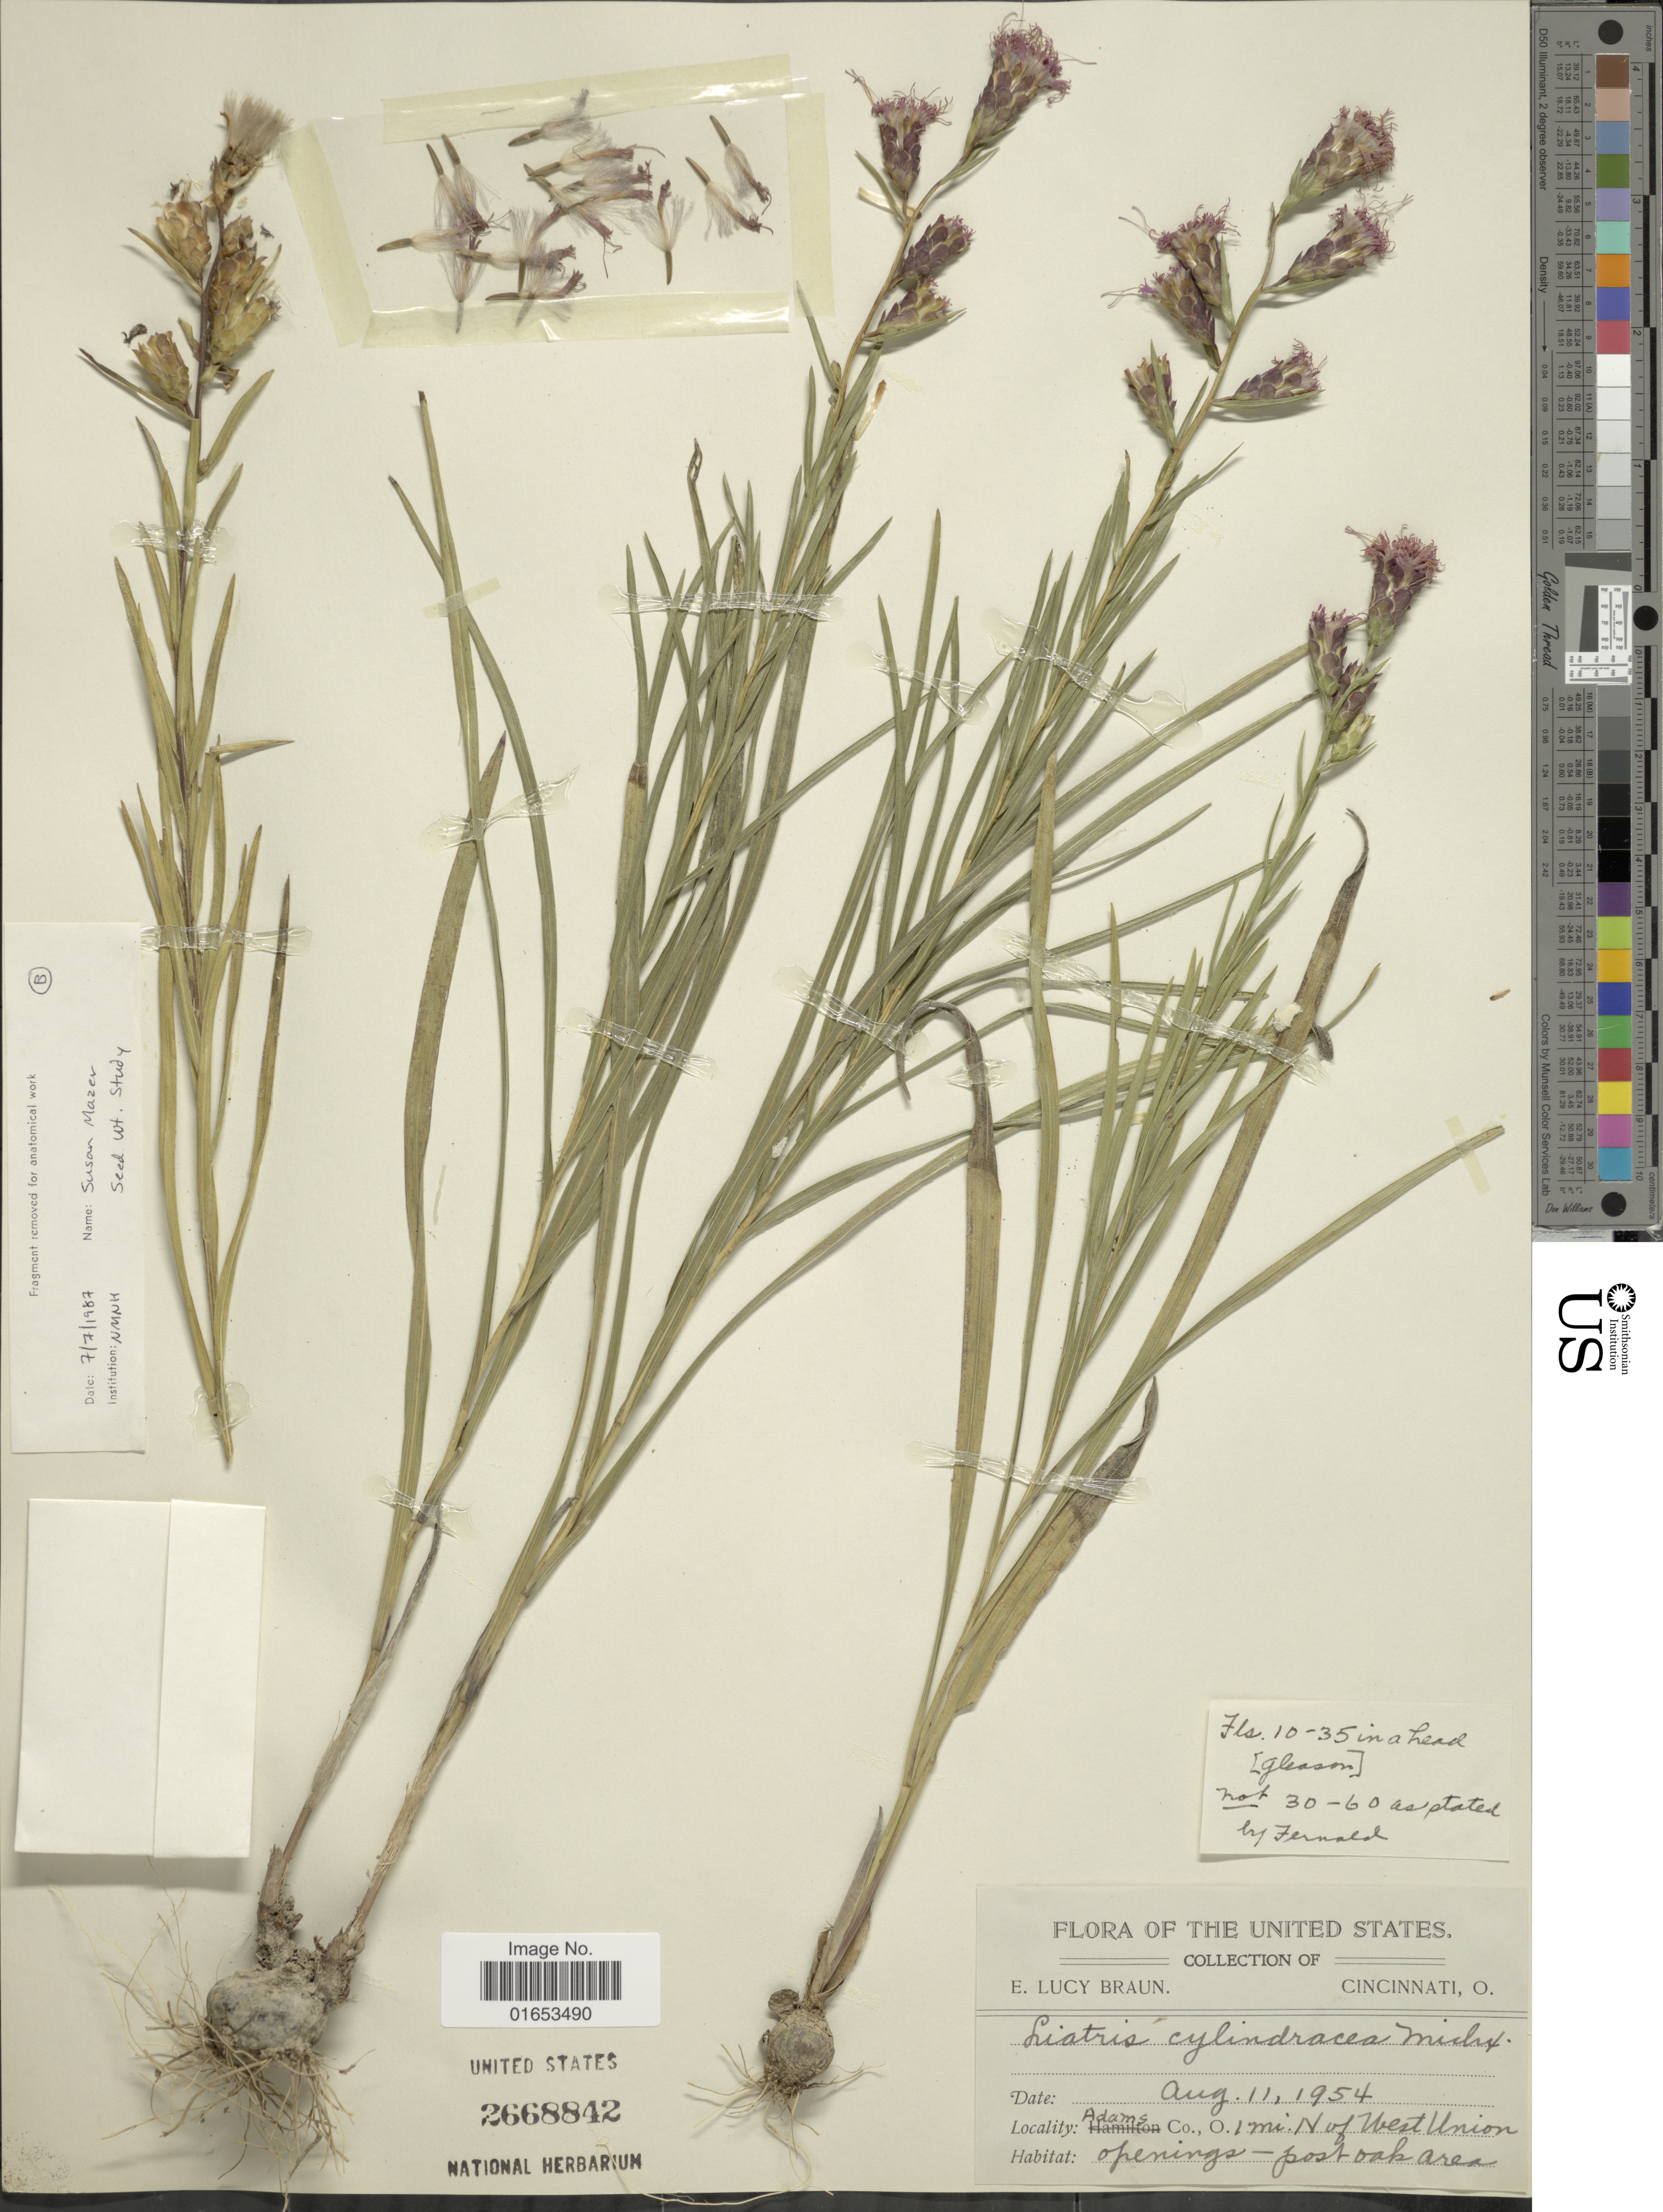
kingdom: Plantae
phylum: Tracheophyta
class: Magnoliopsida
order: Asterales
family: Asteraceae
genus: Liatris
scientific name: Liatris cylindracea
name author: Michaux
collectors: E. L. Braun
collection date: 1954-08-11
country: United States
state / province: Ohio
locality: Adams Co., O., 1 mi.N of West Union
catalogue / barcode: US 2668842